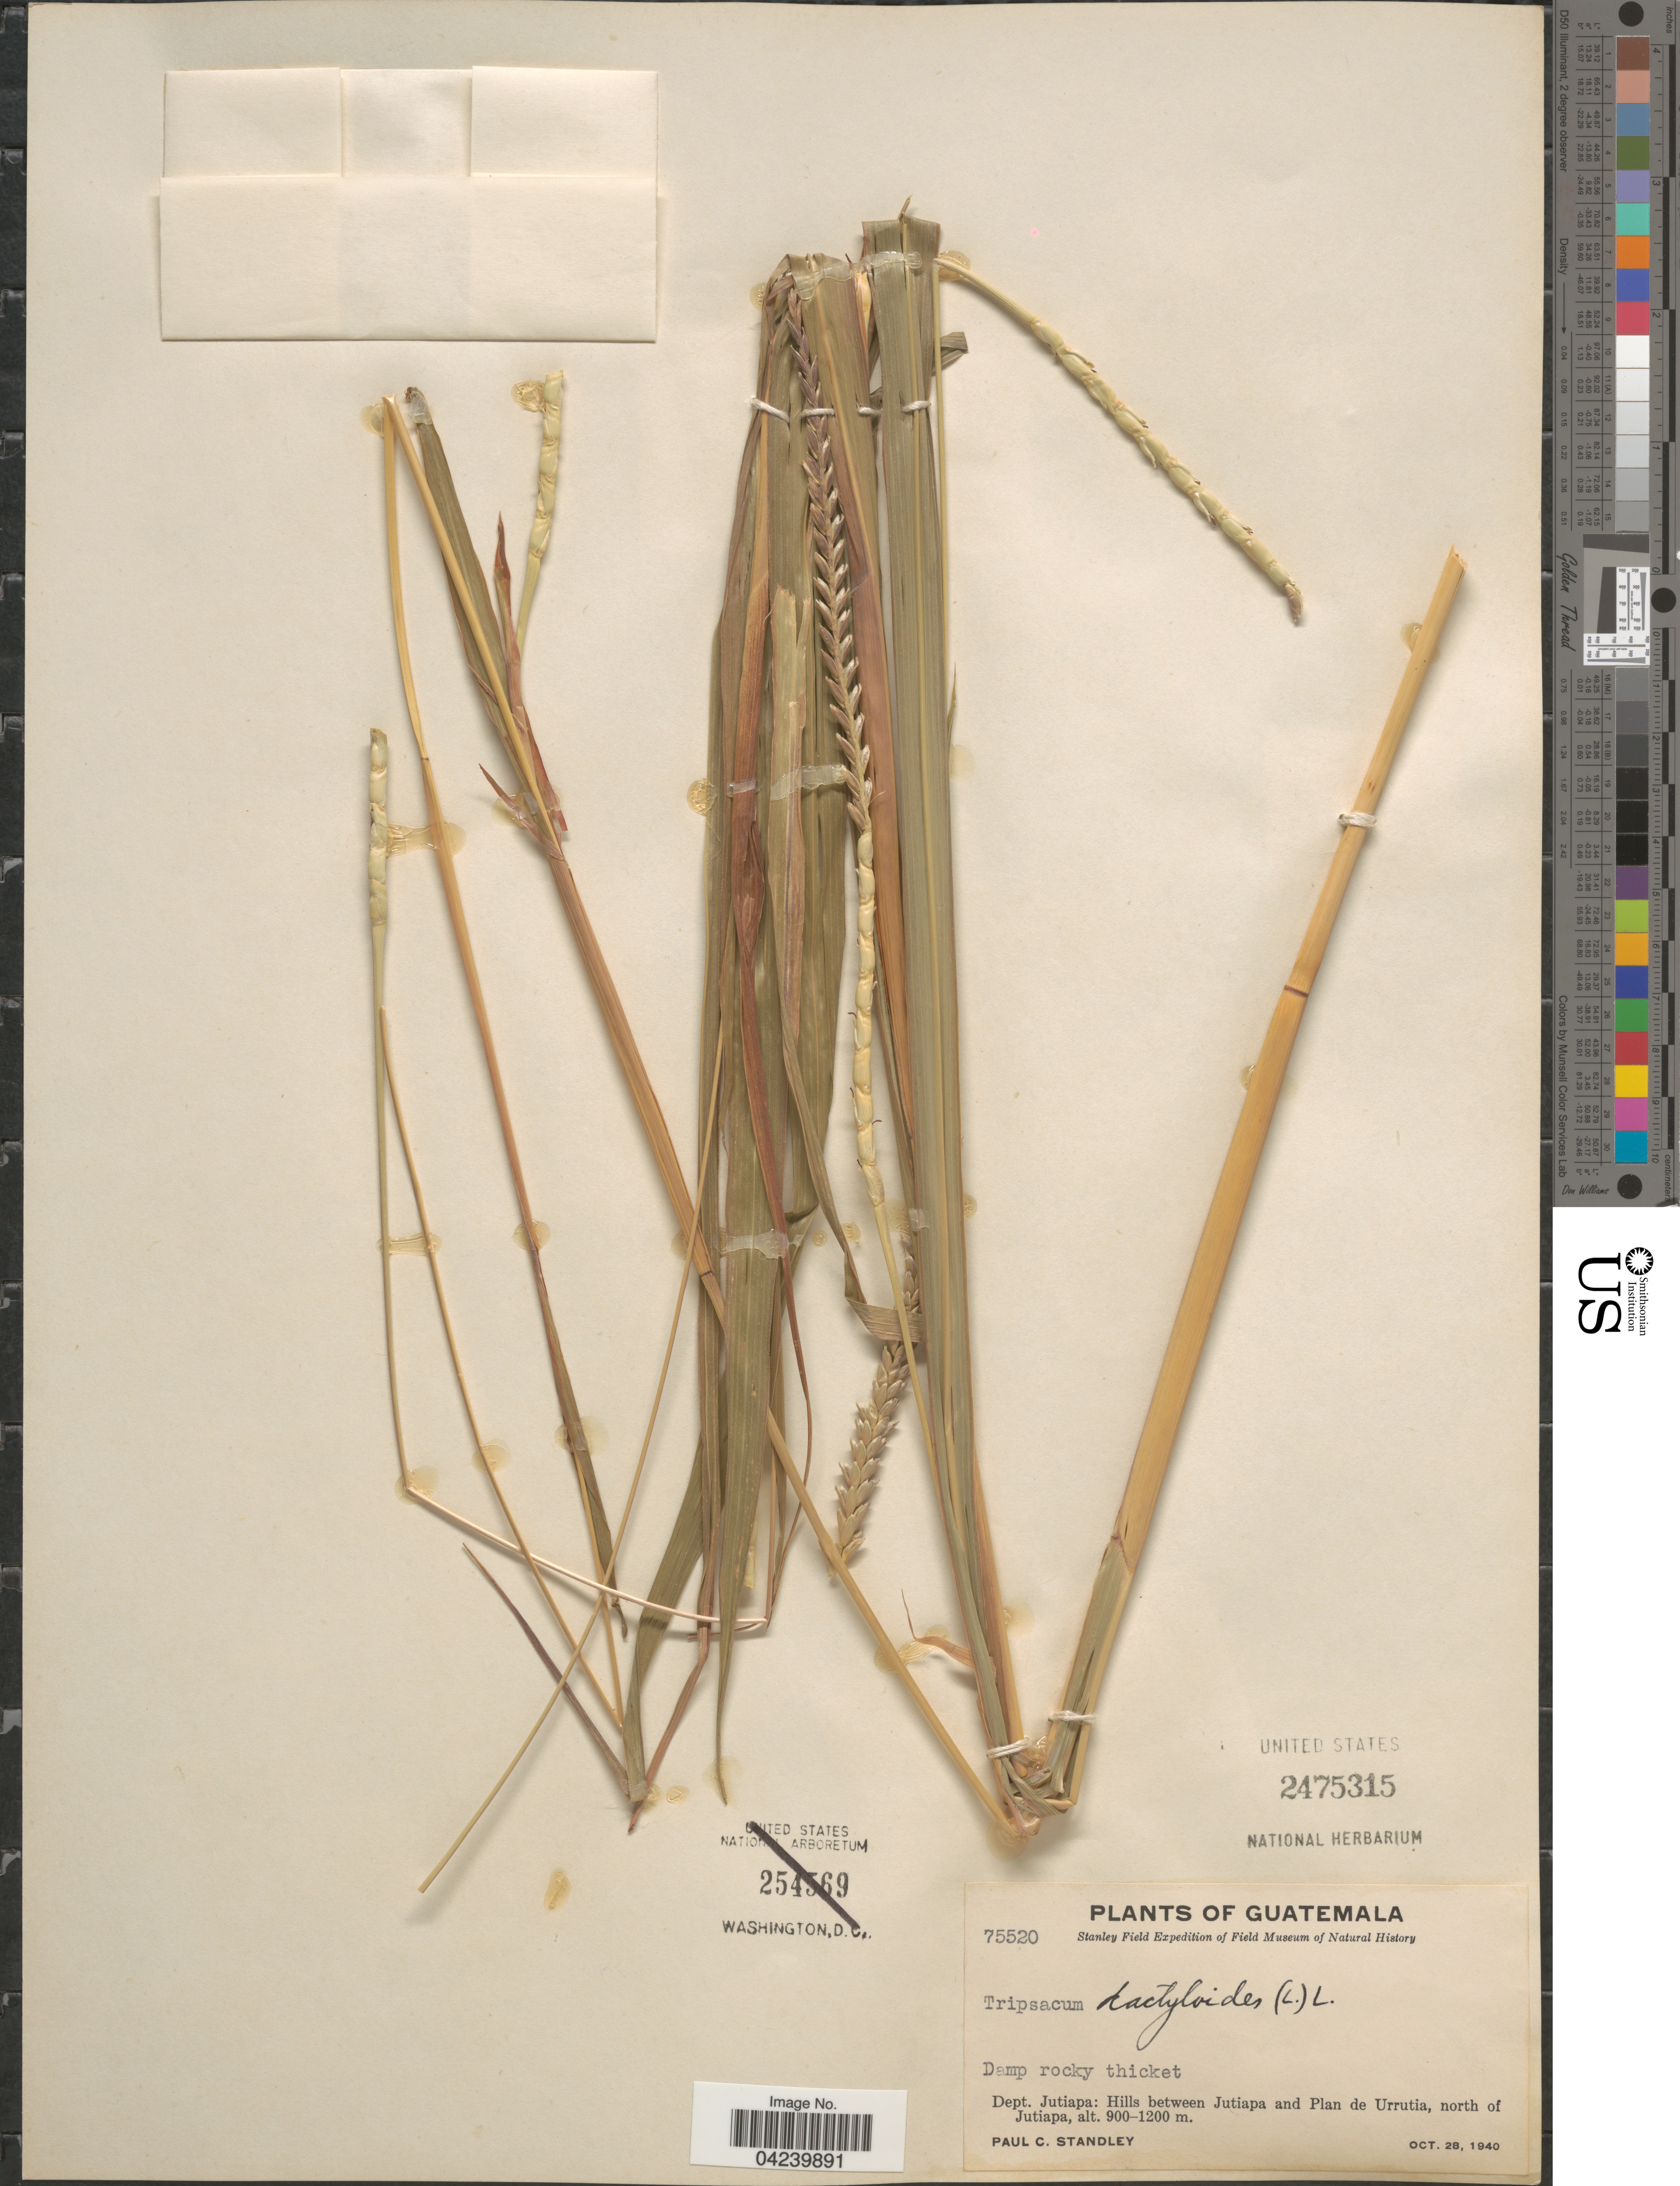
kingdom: Plantae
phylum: Tracheophyta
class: Liliopsida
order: Poales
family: Poaceae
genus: Tripsacum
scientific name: Tripsacum dactyloides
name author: (L.) L.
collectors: P. C. Standley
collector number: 75520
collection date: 1940-10-28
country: Guatemala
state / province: Jutiapa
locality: Stanley Field Expedition. Damp rocky thicket. Dept. Jutiapa: Hills between Jutiapa and Plan de Urrutia, north of Jutiapa.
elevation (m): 900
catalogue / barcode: US 2475315